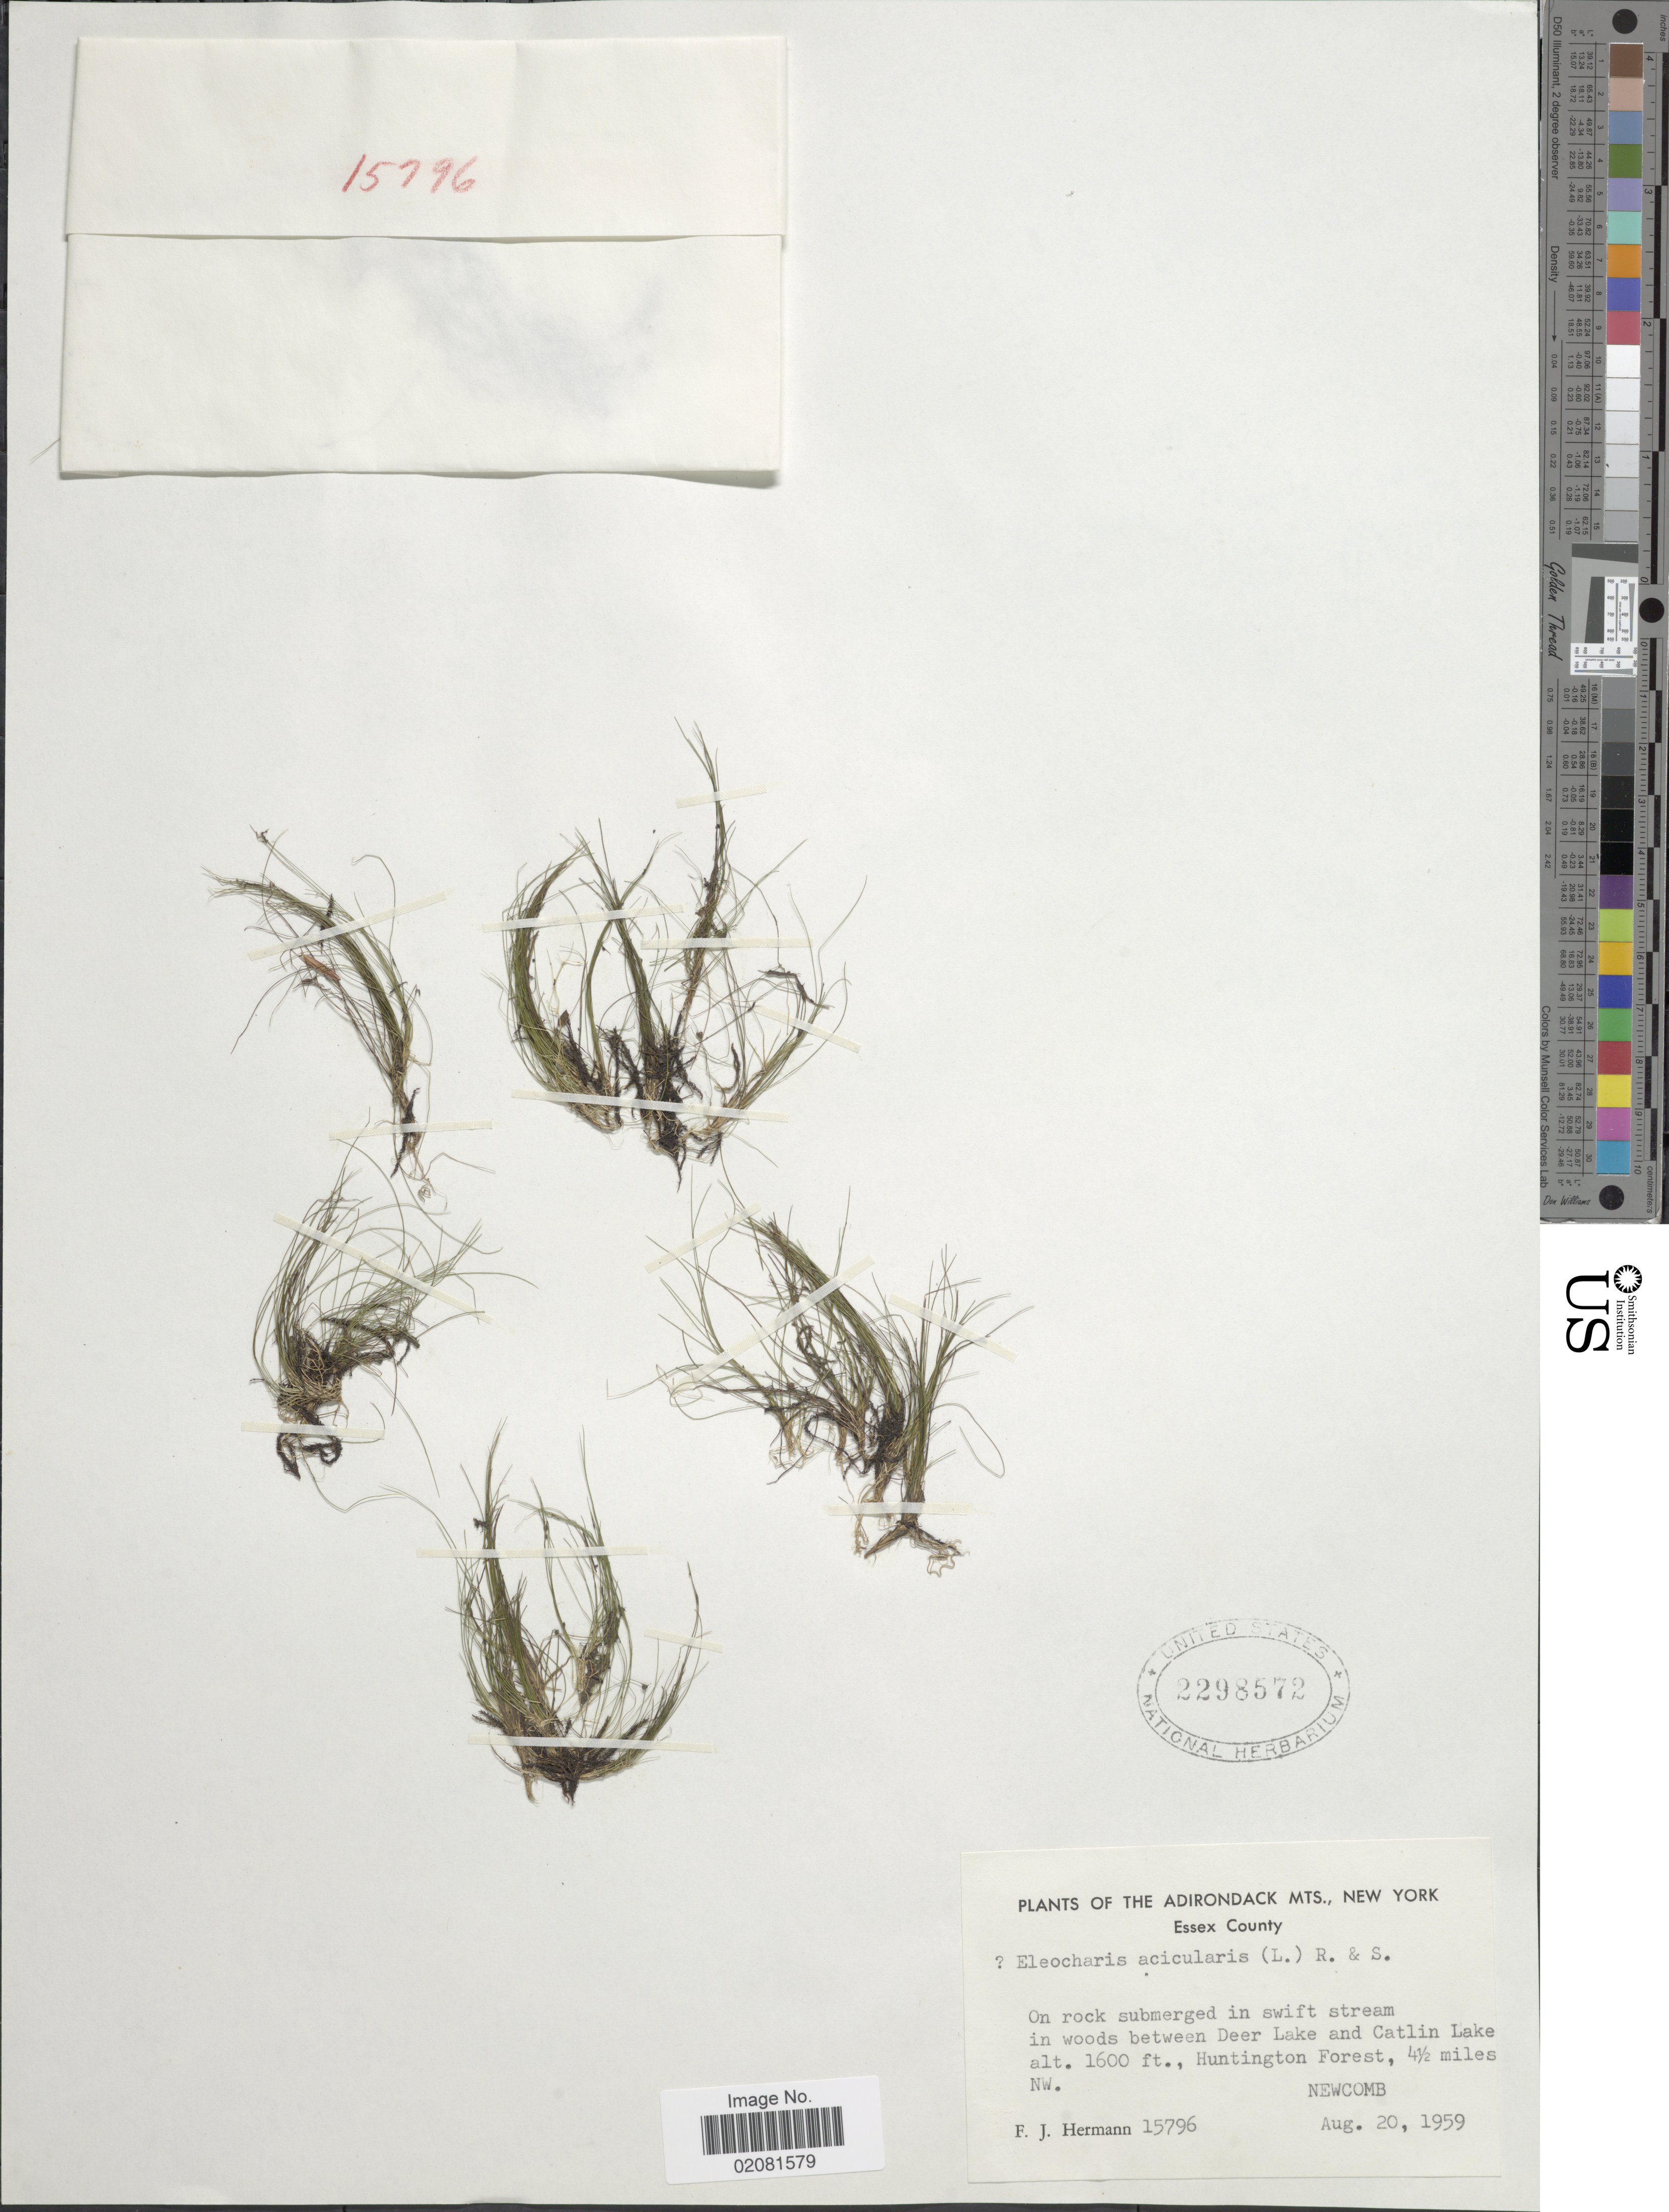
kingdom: Plantae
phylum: Tracheophyta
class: Liliopsida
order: Poales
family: Cyperaceae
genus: Eleocharis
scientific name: Eleocharis acicularis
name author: (L.) Roem. & Schult.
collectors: F. J. Hermann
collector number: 15796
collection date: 1959-08-20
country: United States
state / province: New York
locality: Adirondack Mts., News York. Essex County. On rock submerged in swift stream in woods between Deer Lake and Catlin Lake, Huntington Forest, 4½ miles NW. Newcomb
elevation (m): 488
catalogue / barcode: US 2298572